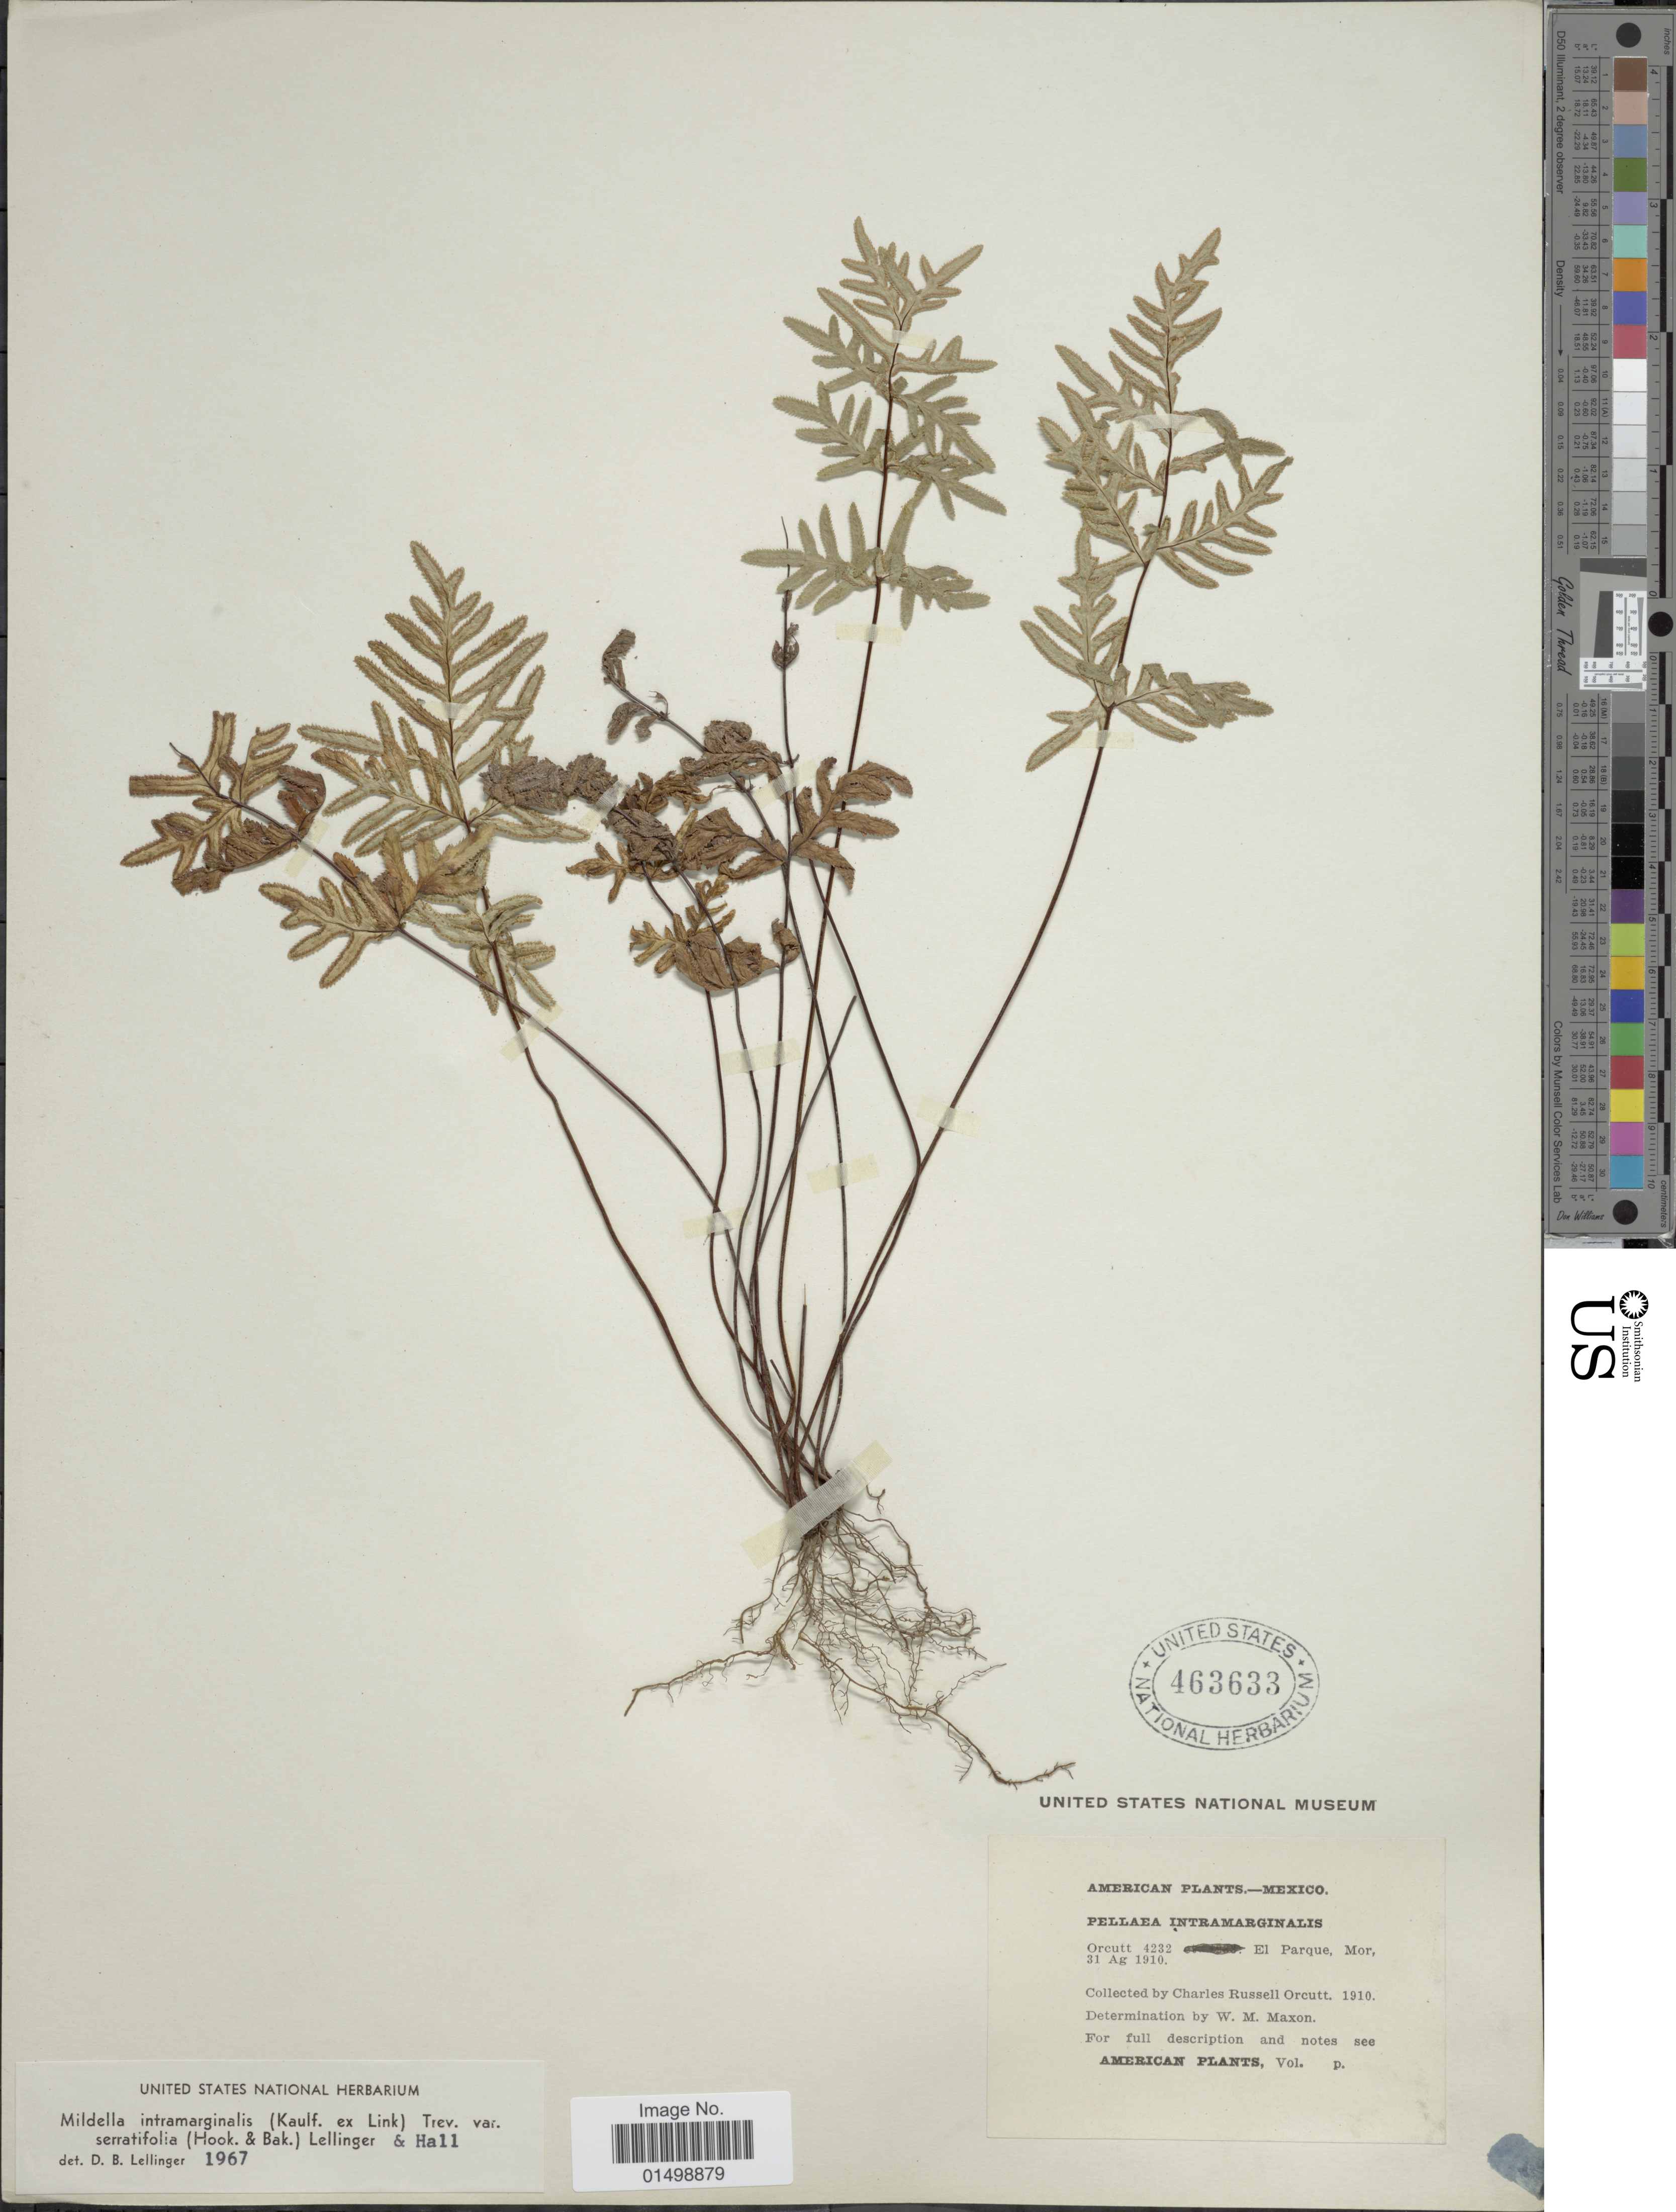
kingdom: Plantae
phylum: Tracheophyta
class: Polypodiopsida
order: Polypodiales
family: Pteridaceae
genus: Cheilanthes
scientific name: Cheilanthes intramarginalis var. serratifolia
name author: (Kaulf.) Hook.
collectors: C. R. Orcutt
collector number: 4232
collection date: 1910-08-31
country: Mexico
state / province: Morelos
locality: El Parque, Mor.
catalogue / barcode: US 463633